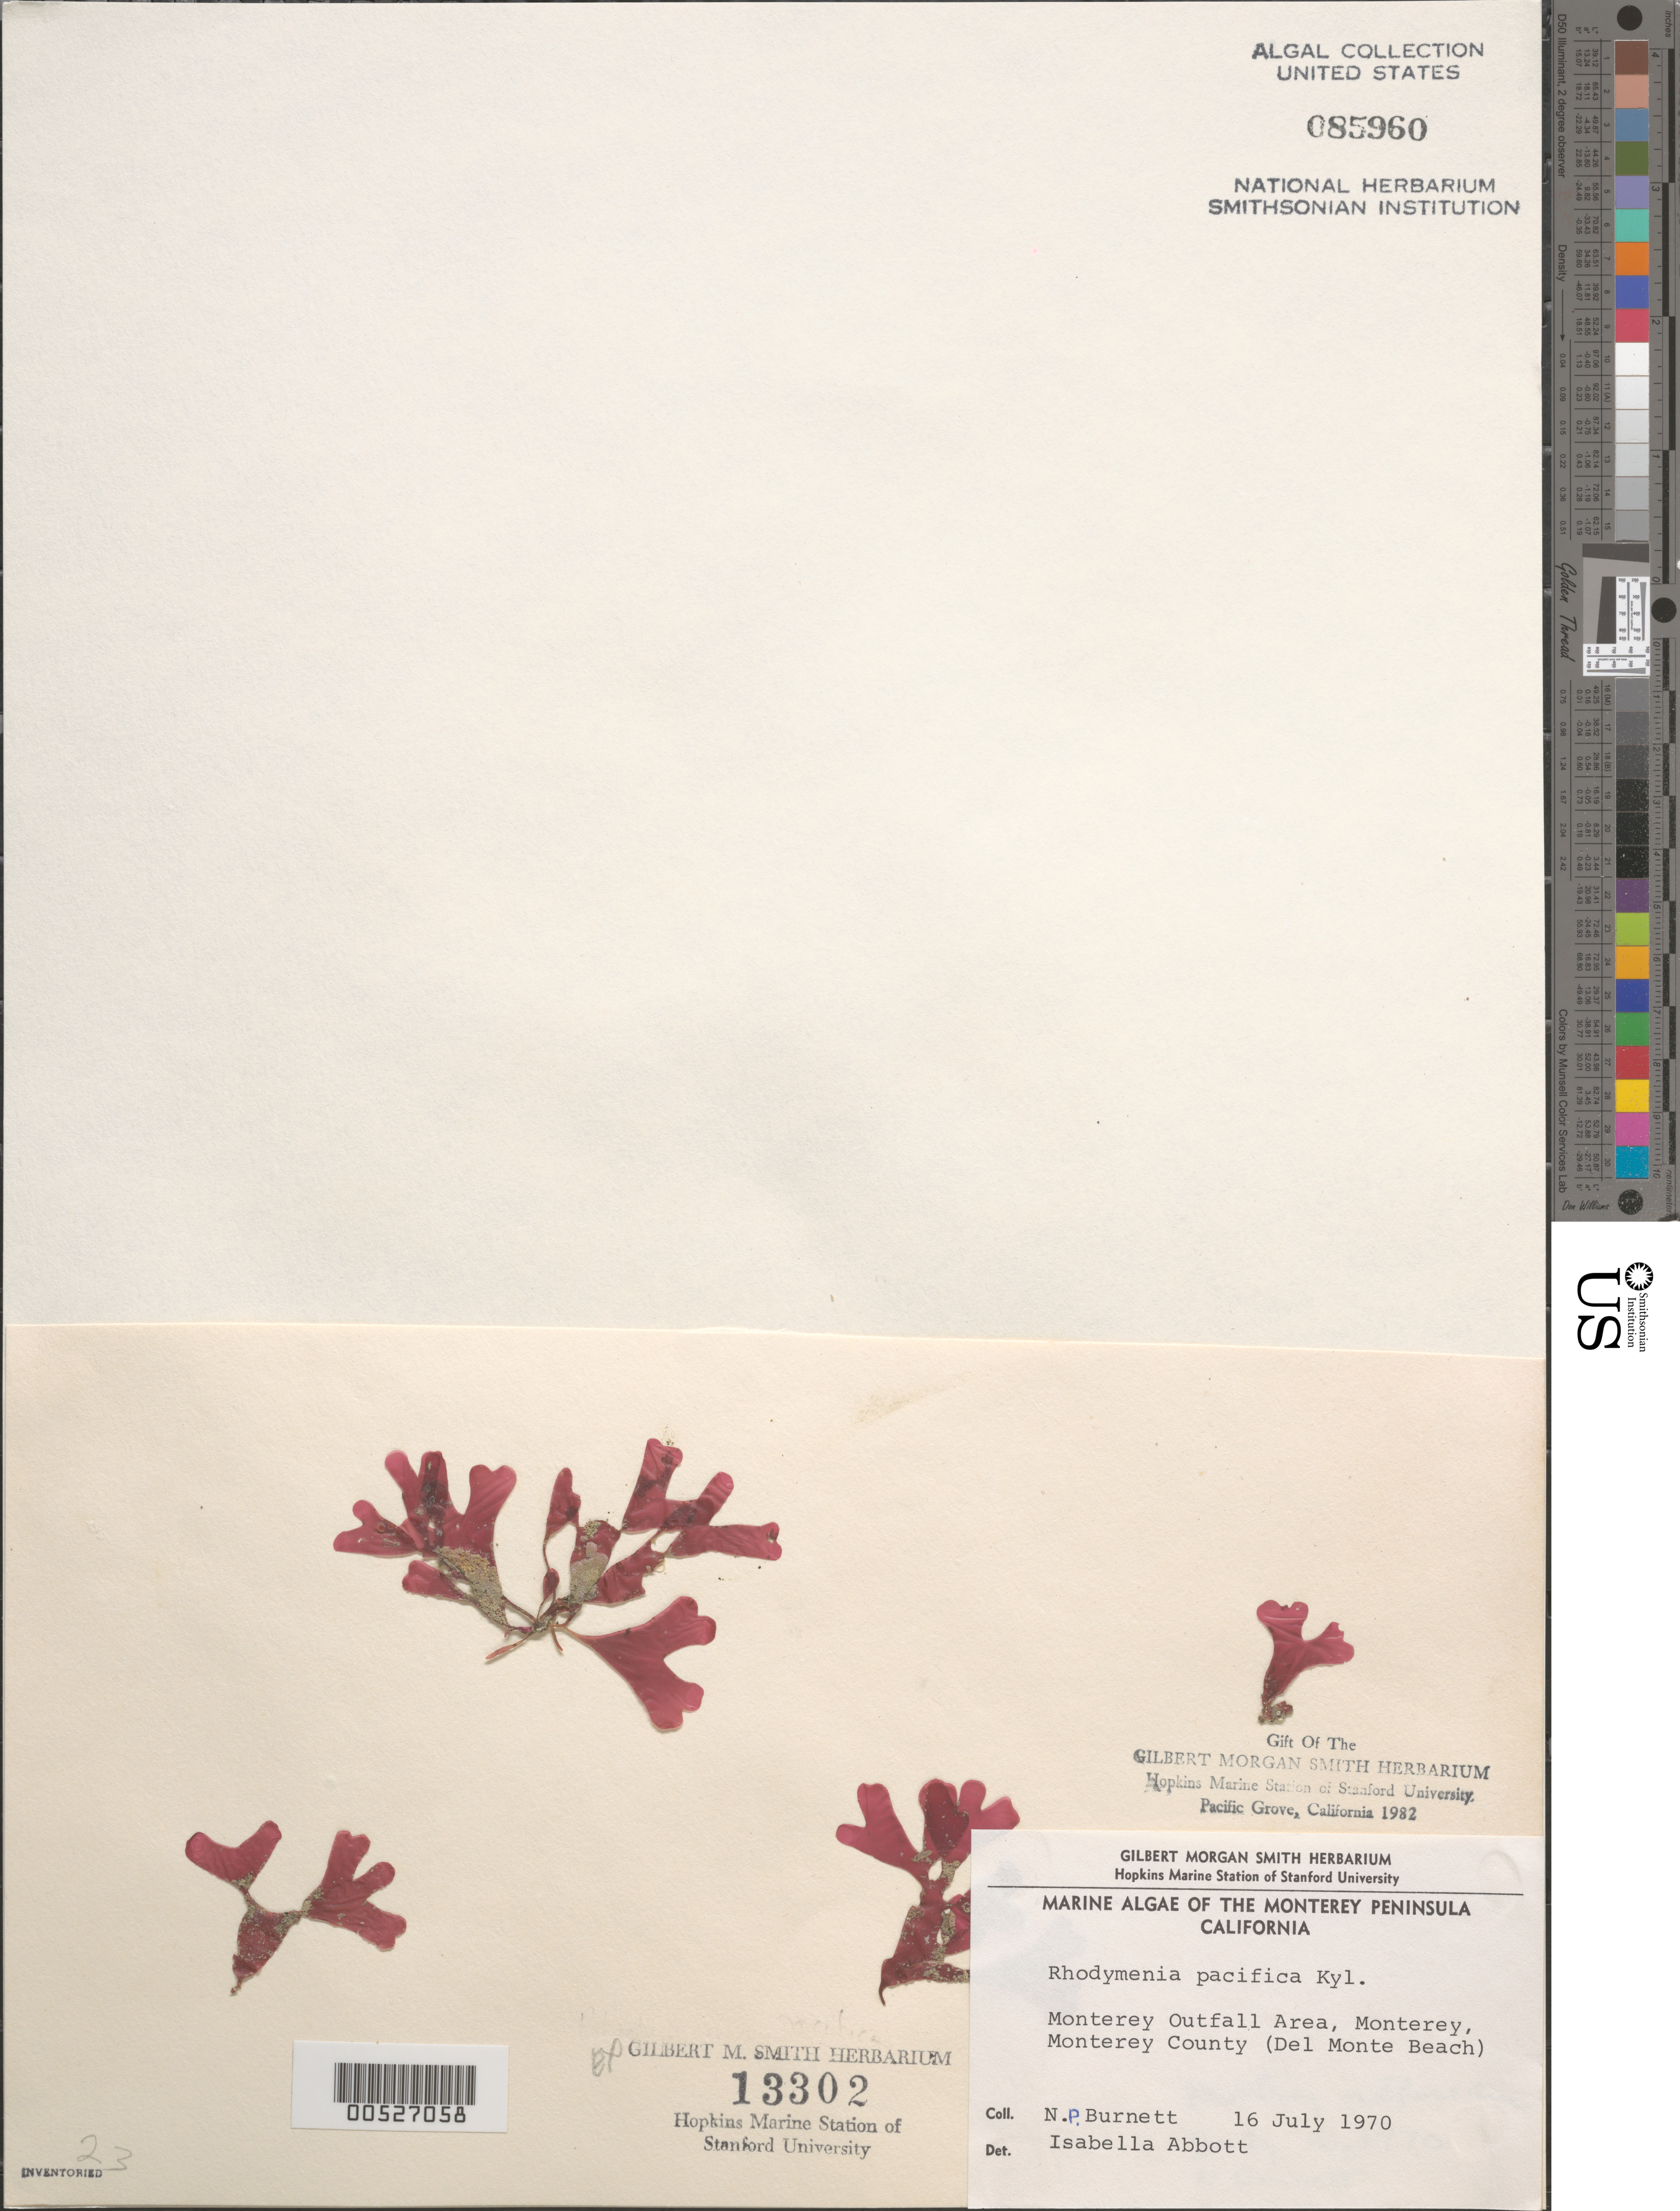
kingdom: Plantae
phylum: Rhodophyta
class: Florideophyceae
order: Rhodymeniales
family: Rhodymeniaceae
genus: Rhodymenia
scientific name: Rhodymenia pacifica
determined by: Abbott, Isabella A.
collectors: N. Burnett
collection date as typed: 16 Jul 1970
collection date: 1970-07-16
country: United States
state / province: California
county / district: Monterey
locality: Monterey outfall area, Del Monte Beach, Monterey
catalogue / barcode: US 85960